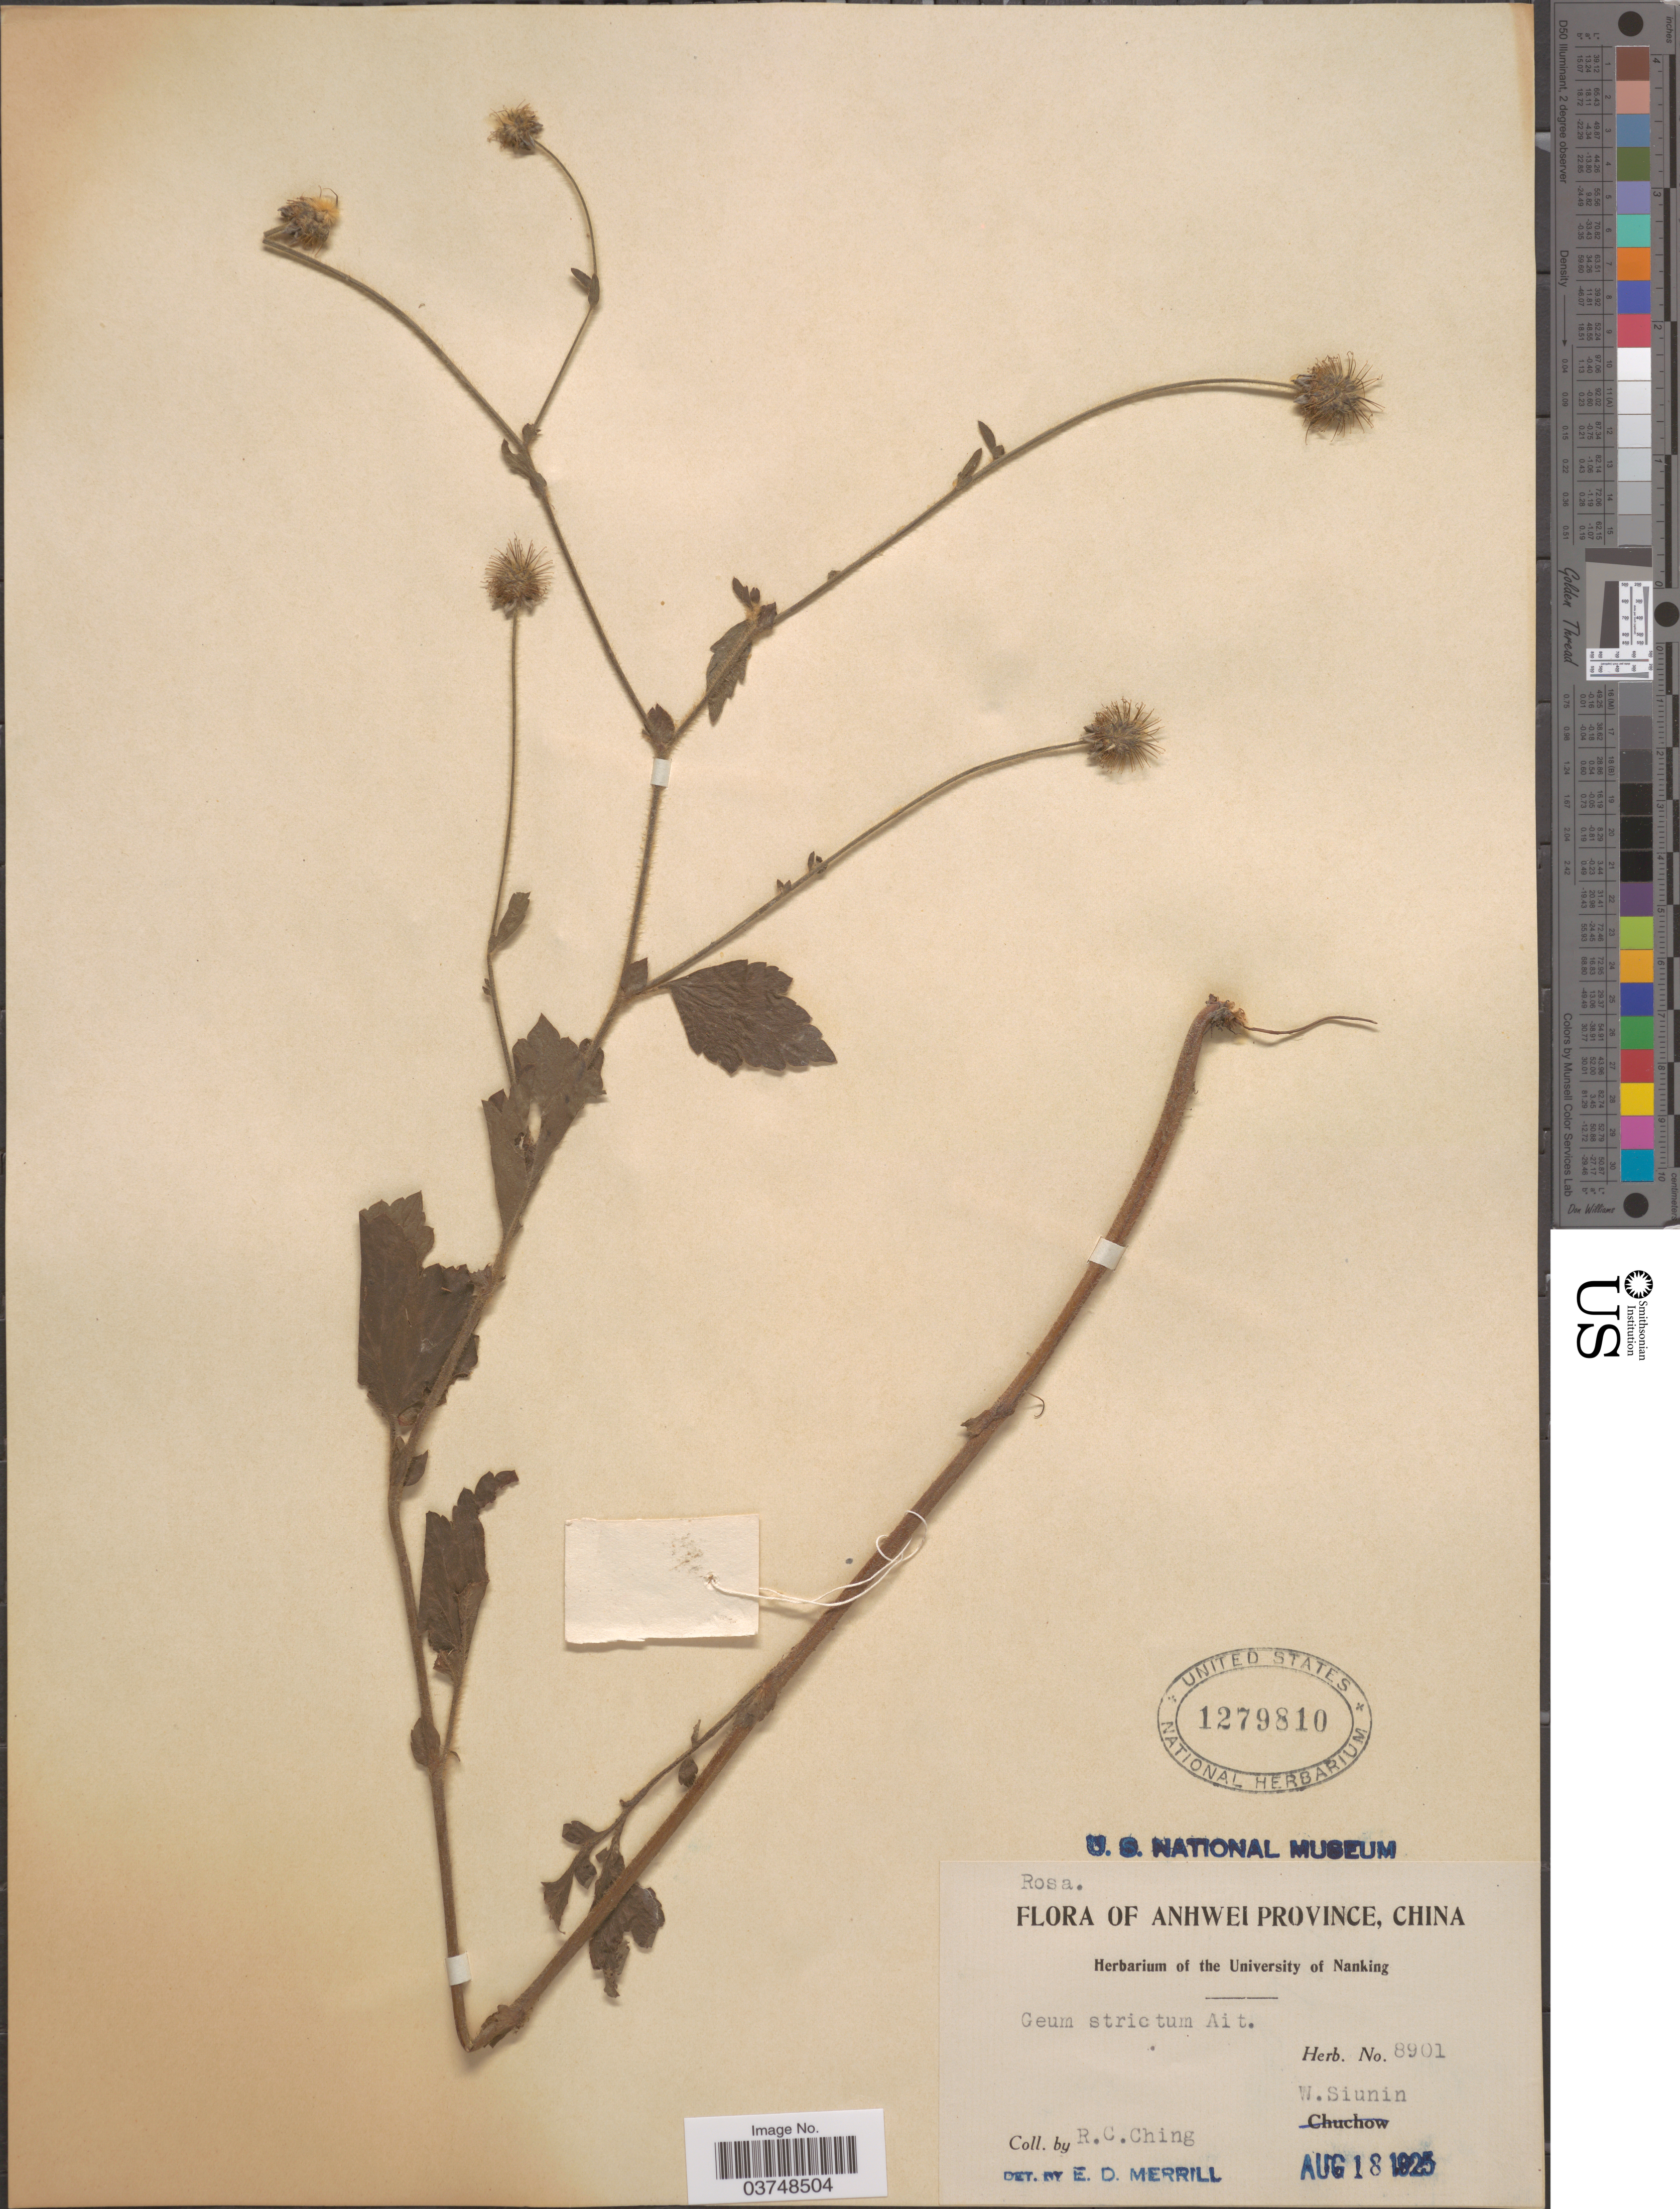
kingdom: Plantae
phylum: Tracheophyta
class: Magnoliopsida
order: Rosales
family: Rosaceae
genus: Geum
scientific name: Geum strictum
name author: Aiton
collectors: R. C. Ching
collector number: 8901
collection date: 1925-08-18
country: China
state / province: Anhui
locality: Anhwei Province. W. Siunin.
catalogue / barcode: US 1279810